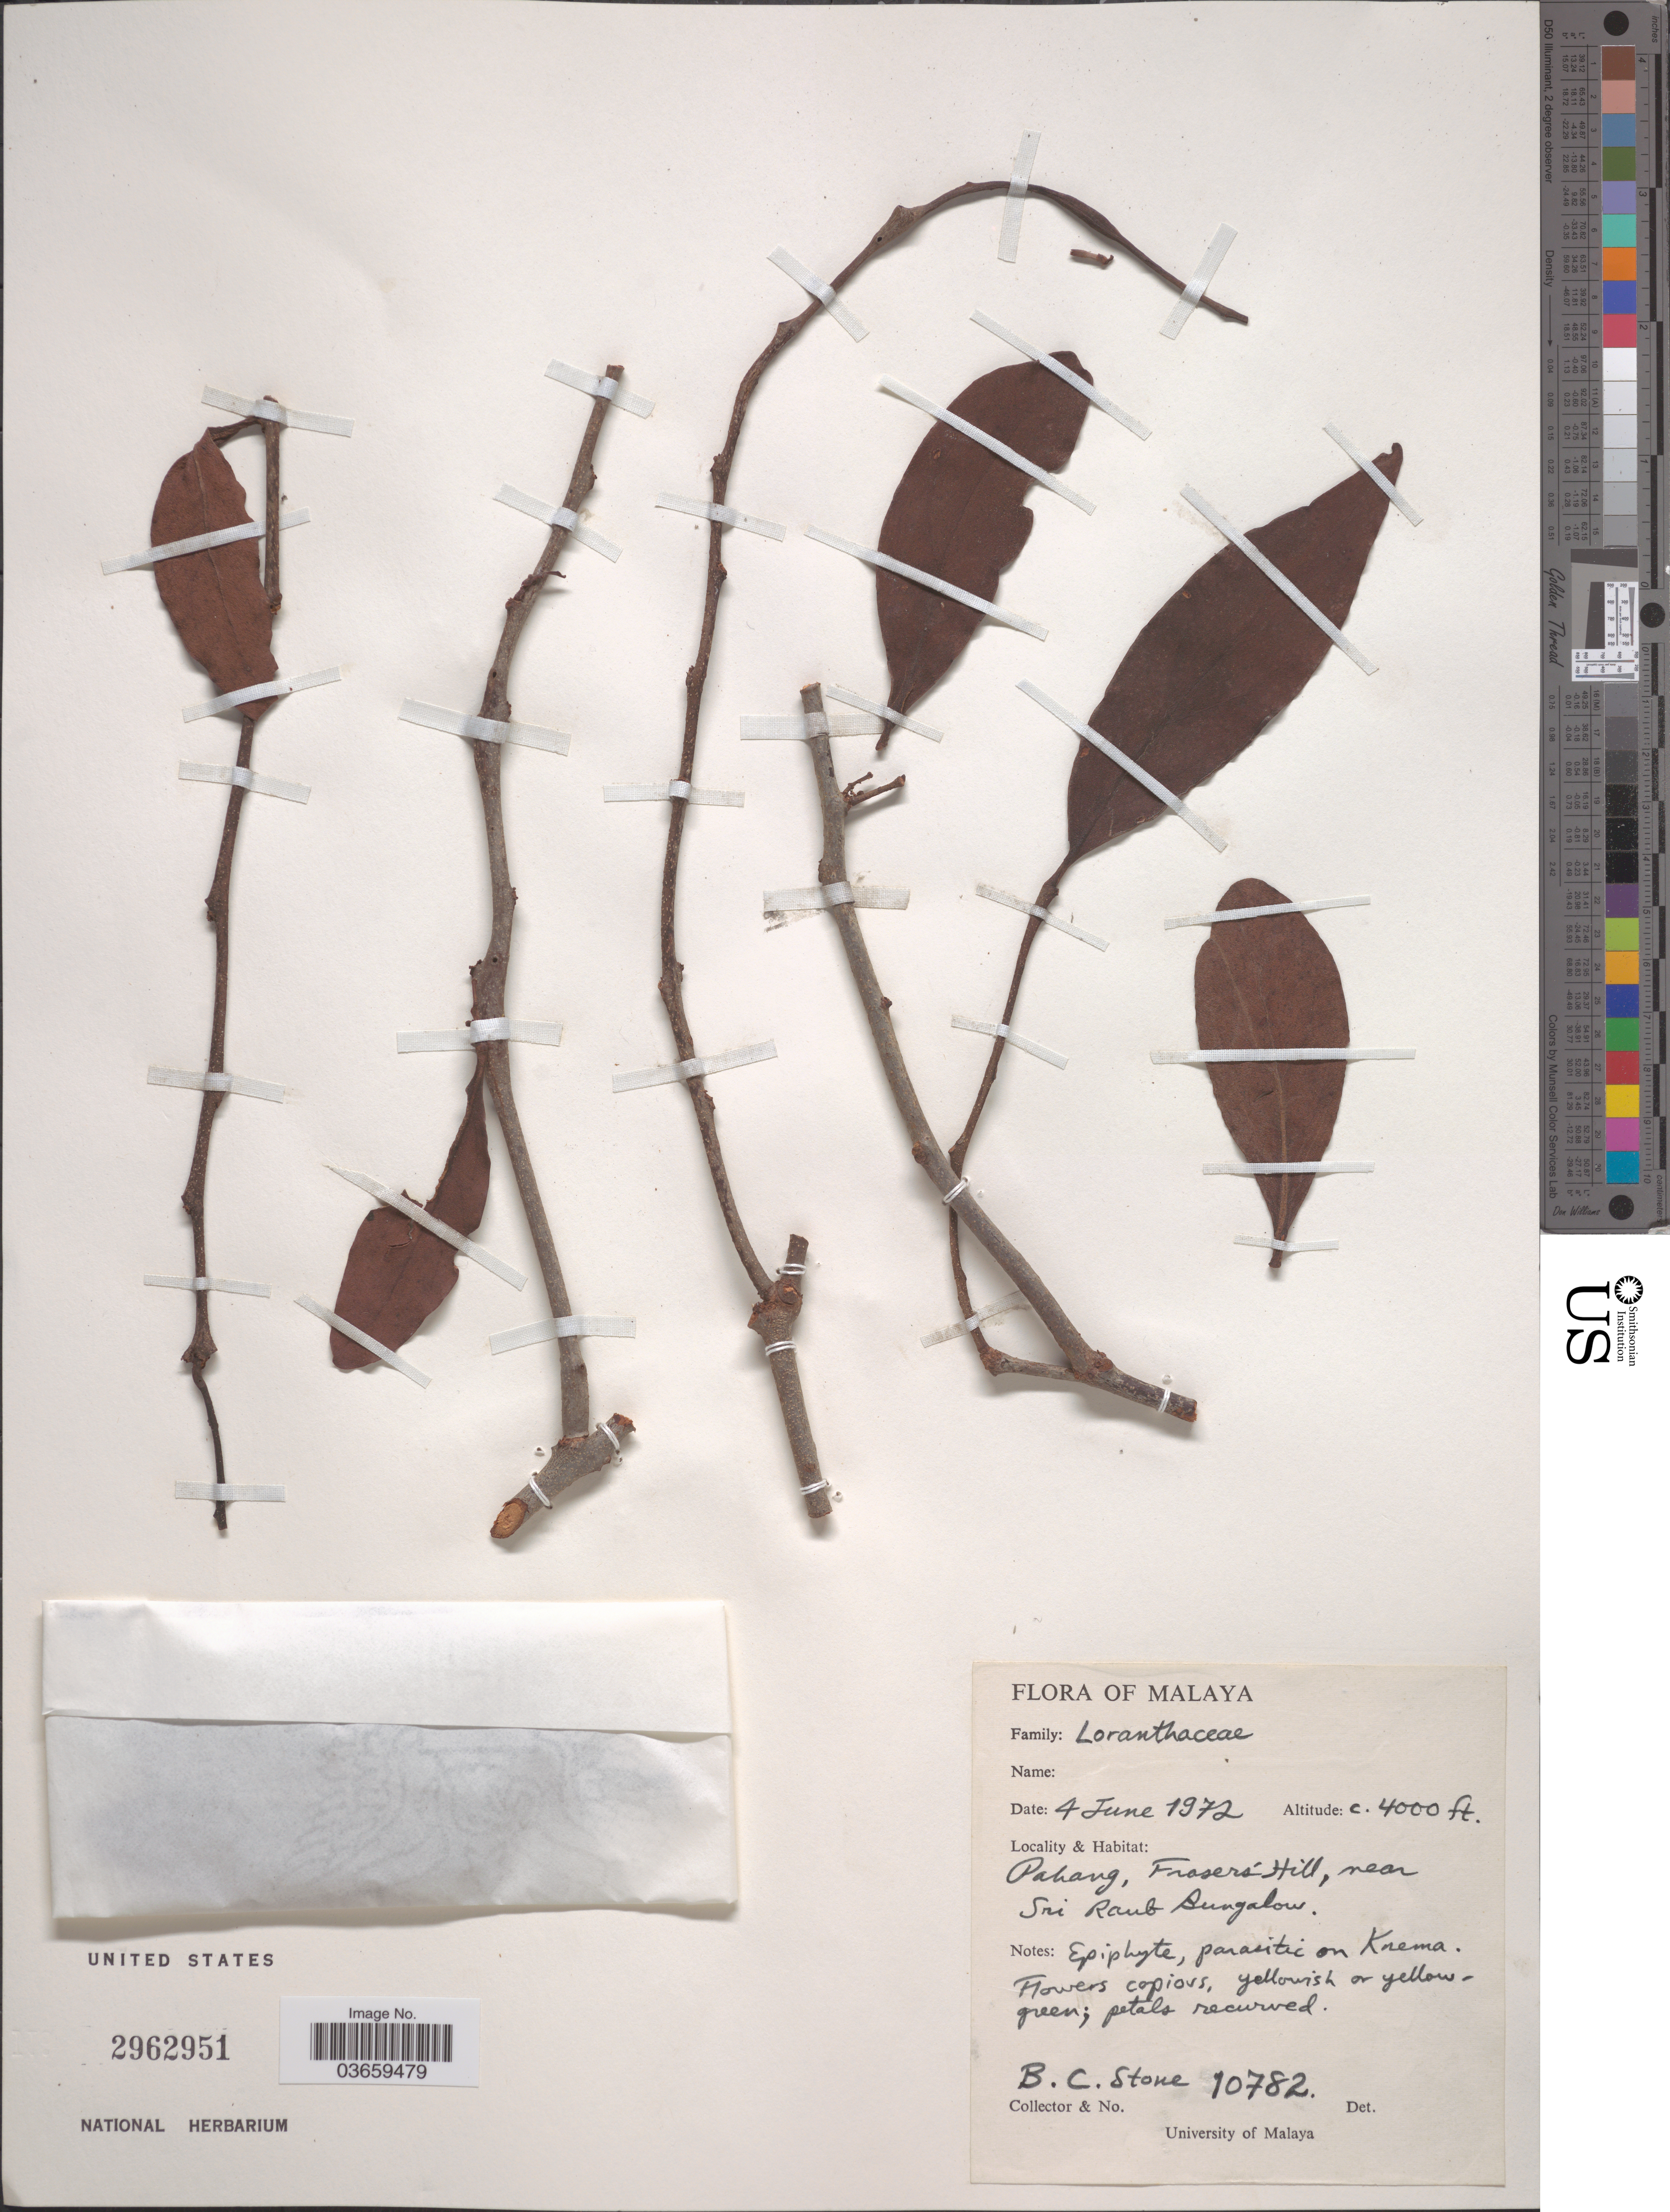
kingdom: Plantae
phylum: Tracheophyta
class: Magnoliopsida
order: Santalales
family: Loranthaceae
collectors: B. C. Stone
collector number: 10782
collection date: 1972-06-04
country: Malaysia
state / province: Pahang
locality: Malaya. Fraser's Hill, near Sri Raub Bungalow.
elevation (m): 1219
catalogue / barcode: US 2962951